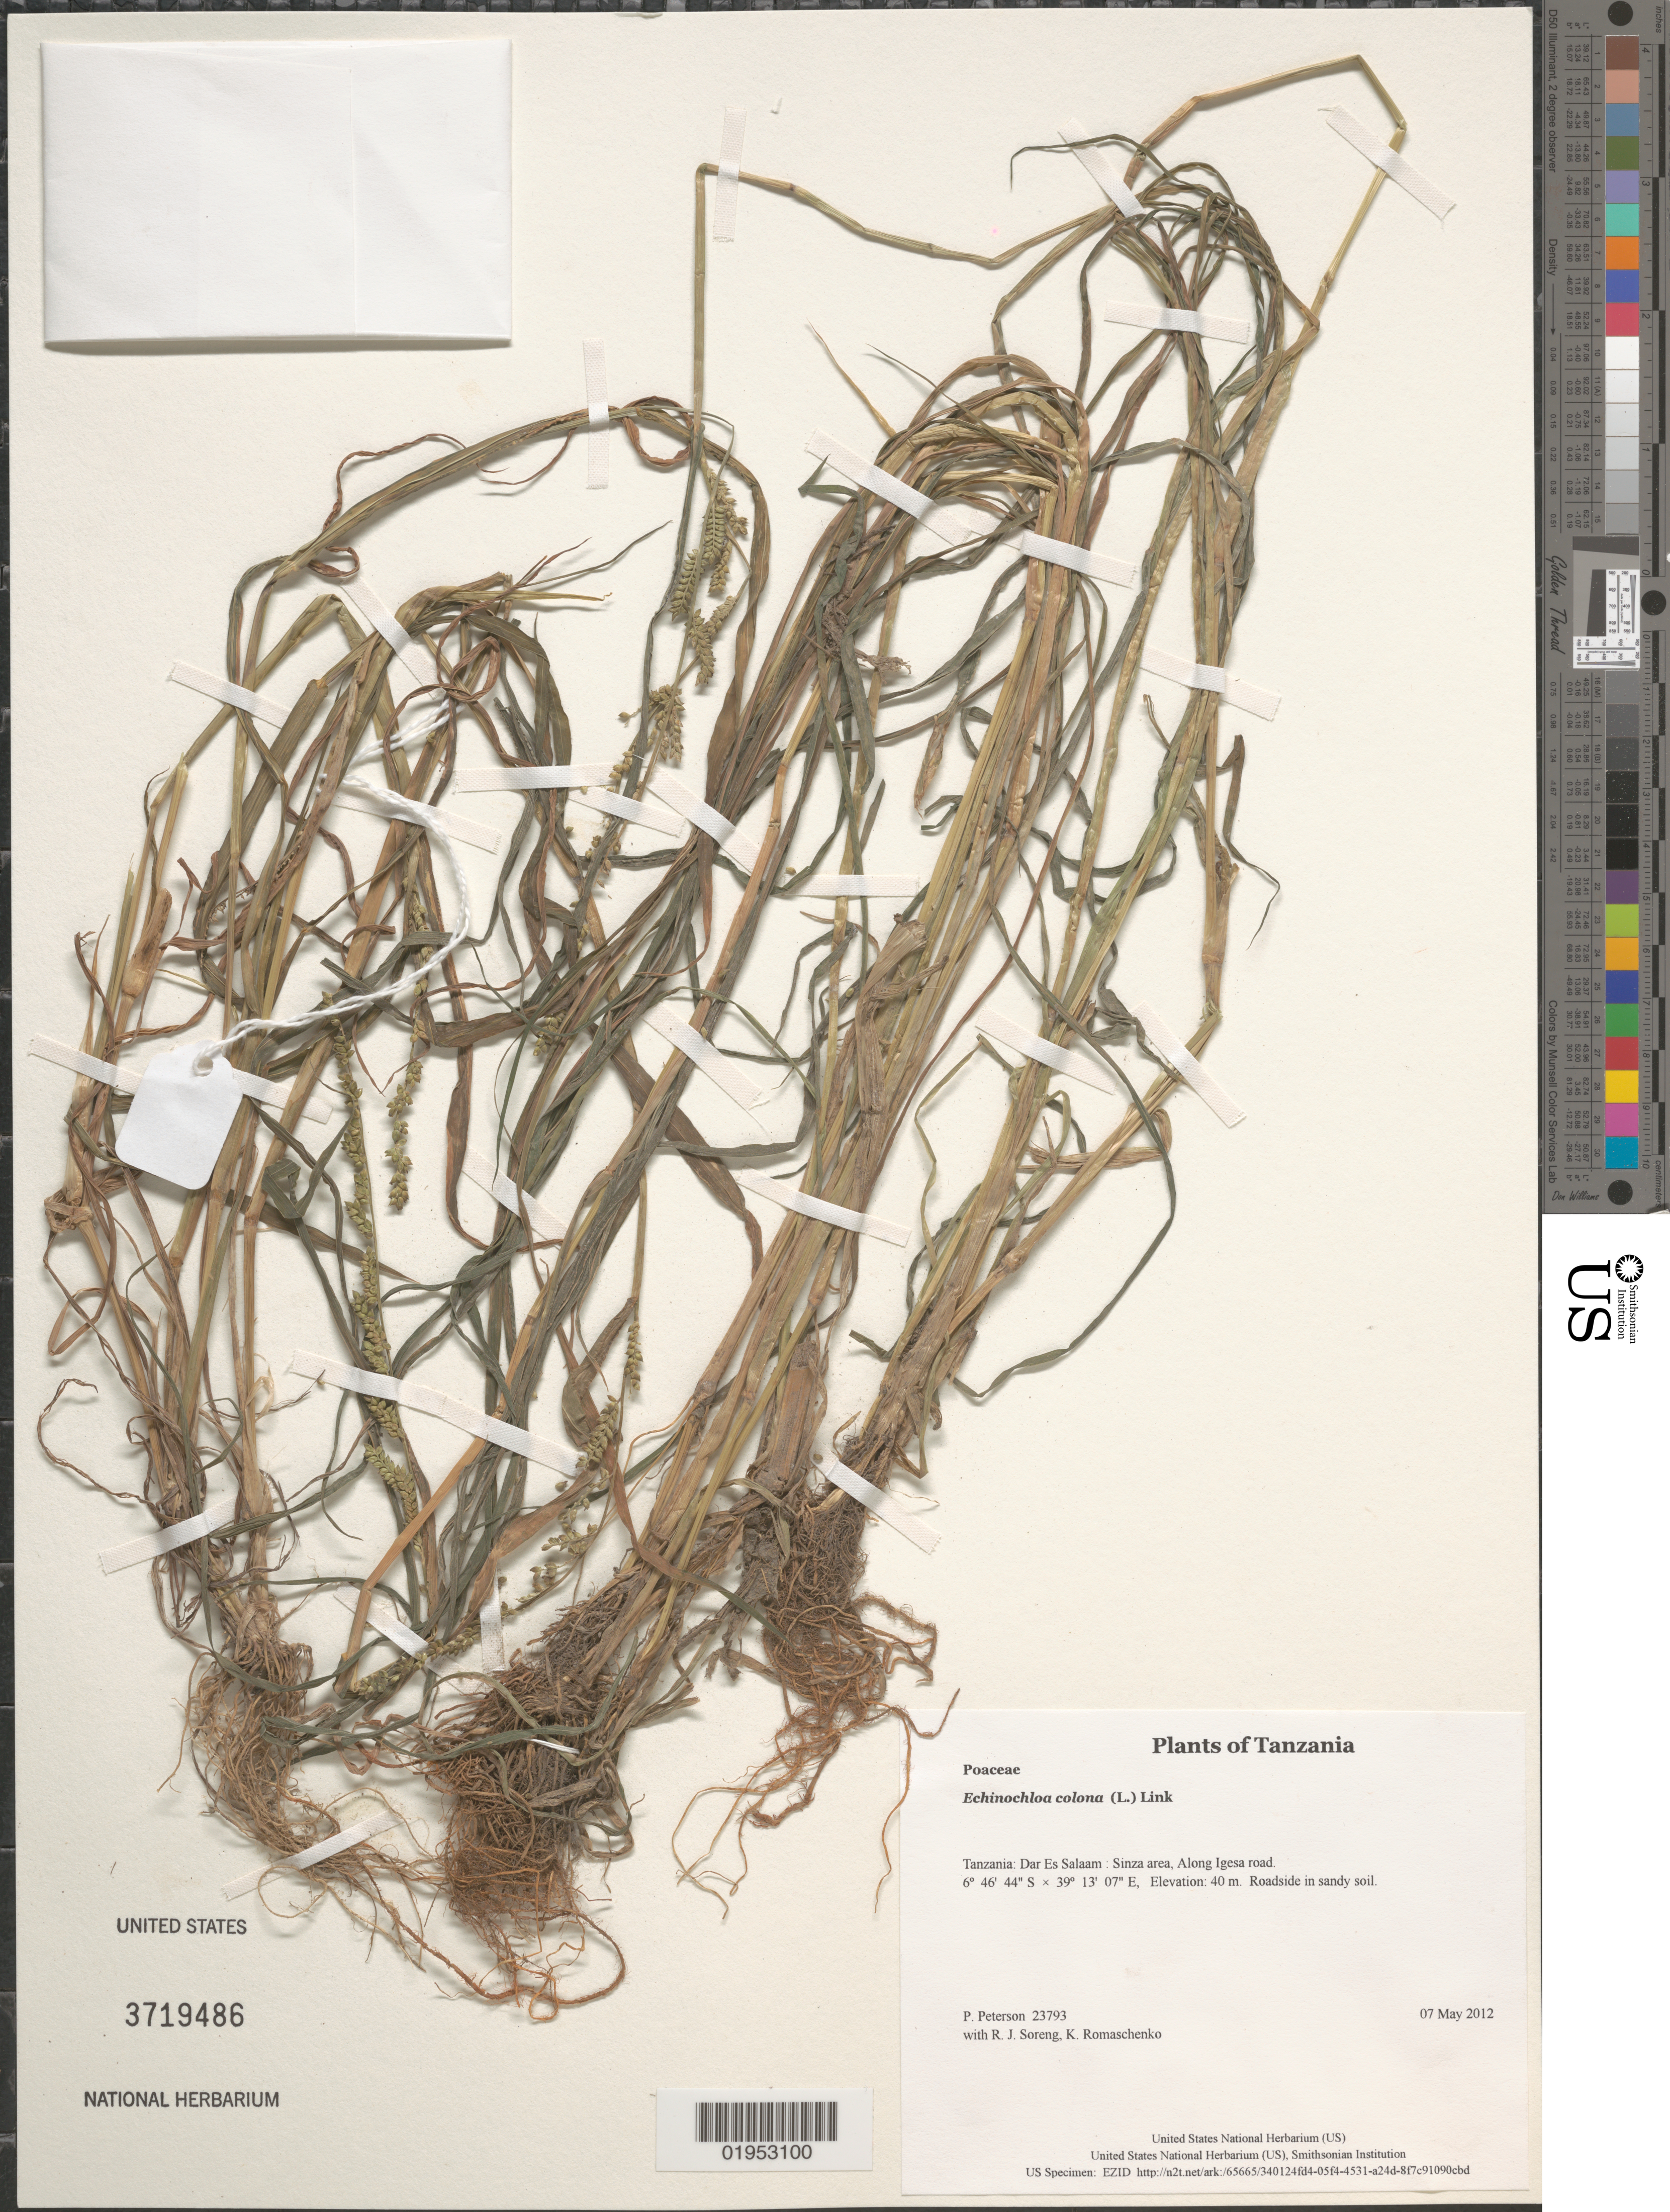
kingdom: Plantae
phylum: Tracheophyta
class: Liliopsida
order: Poales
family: Poaceae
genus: Echinochloa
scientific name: Echinochloa colona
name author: (L.) Link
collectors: P. M. Peterson, R. J. Soreng & K. Romaschenko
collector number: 23793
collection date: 2012-05-07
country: Tanzania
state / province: Dar Es Salaam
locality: Sinza area, Along Igesa road.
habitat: Roadside in sandy soil.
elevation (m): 40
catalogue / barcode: US 3719486